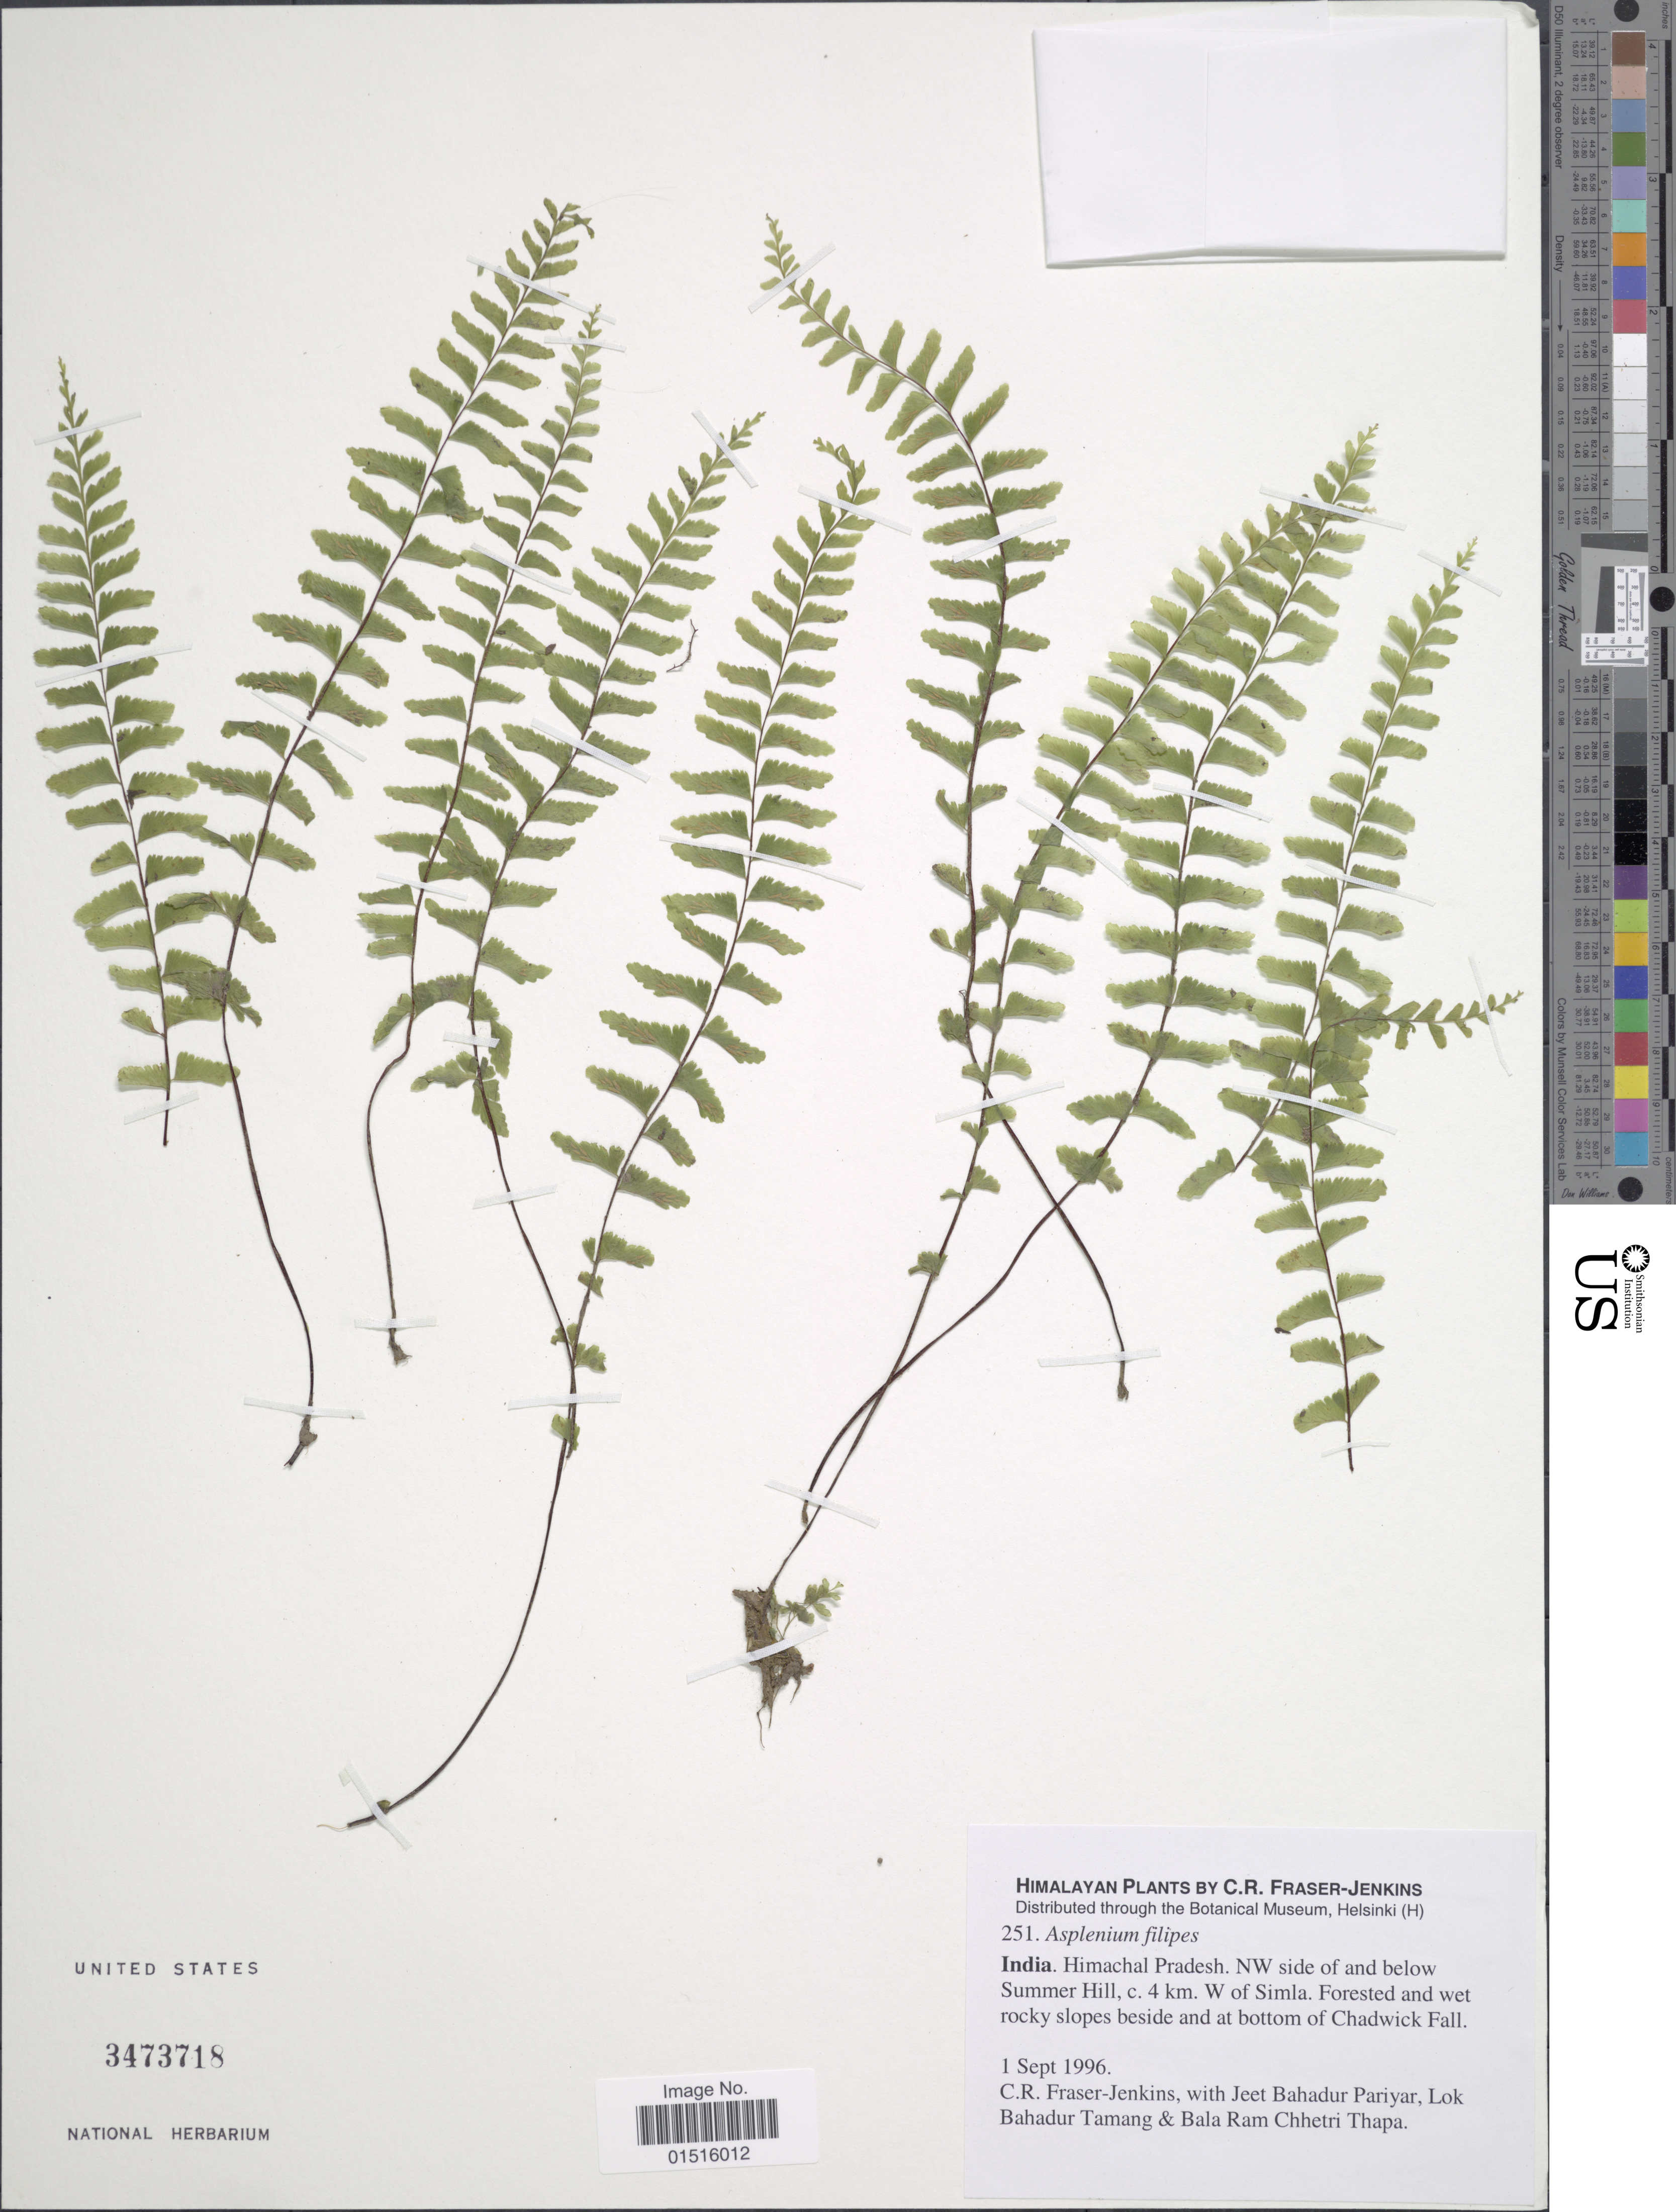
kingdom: Plantae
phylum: Tracheophyta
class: Polypodiopsida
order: Polypodiales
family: Aspleniaceae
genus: Asplenium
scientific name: Asplenium sp.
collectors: C. R. Fraser-Jenkins, J. Pariyar, L. Tamang & L. Tamang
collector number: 251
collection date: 1996-09-01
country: India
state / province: Himachal Pradesh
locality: NW side of and below Summer Hill, c. 4 km. W. of Simla. Himlayan Plants,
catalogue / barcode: US 3473718